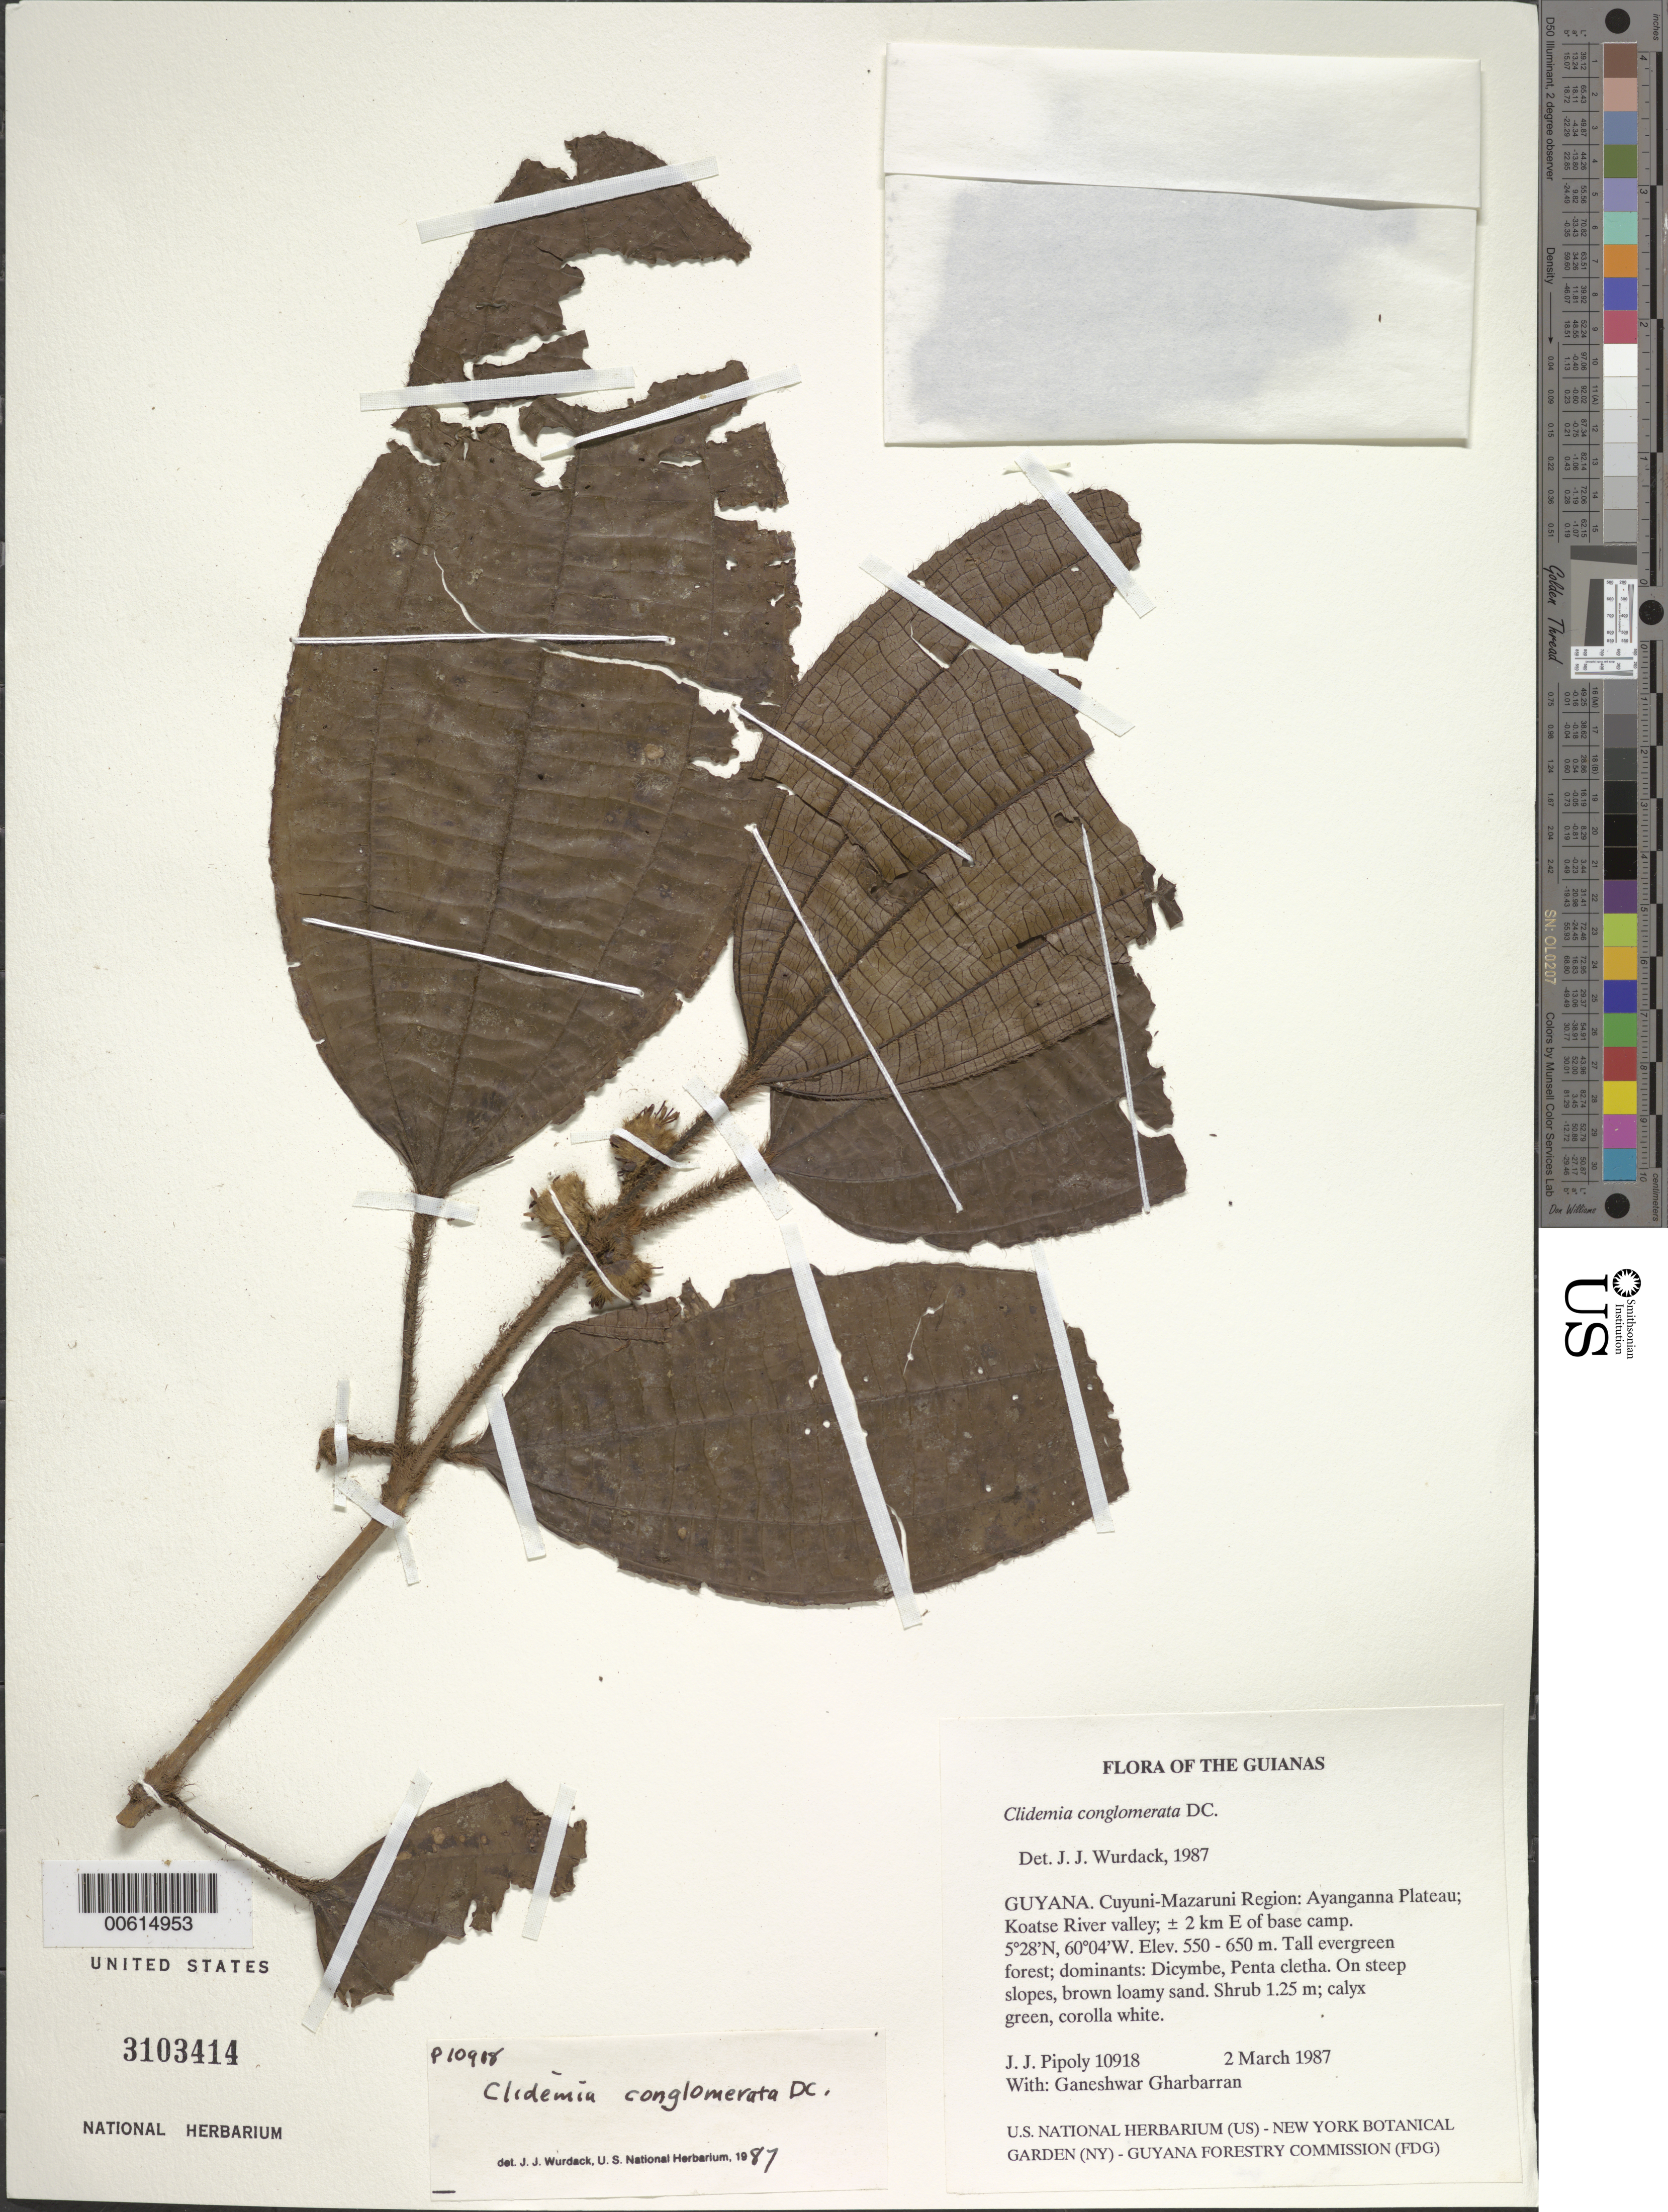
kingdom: Plantae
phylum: Tracheophyta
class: Magnoliopsida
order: Myrtales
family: Melastomataceae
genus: Clidemia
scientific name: Clidemia conglomerata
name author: DC.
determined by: Wurdack, John J., (US), US (UNITED STATES)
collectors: J. J. Pipoly & G. Gharbarran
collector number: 10918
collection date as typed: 2 March 1987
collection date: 1987-03-02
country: Guyana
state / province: Cuyuni-Mazaruni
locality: Ayanganna Plateau; Koatse River valley; ± 2 km E of base camp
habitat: Tall evergreen forest; dominants: Dicymbe, Pentaclethra. On steep slopes, brown loamy sand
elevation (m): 550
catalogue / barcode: US 3103414